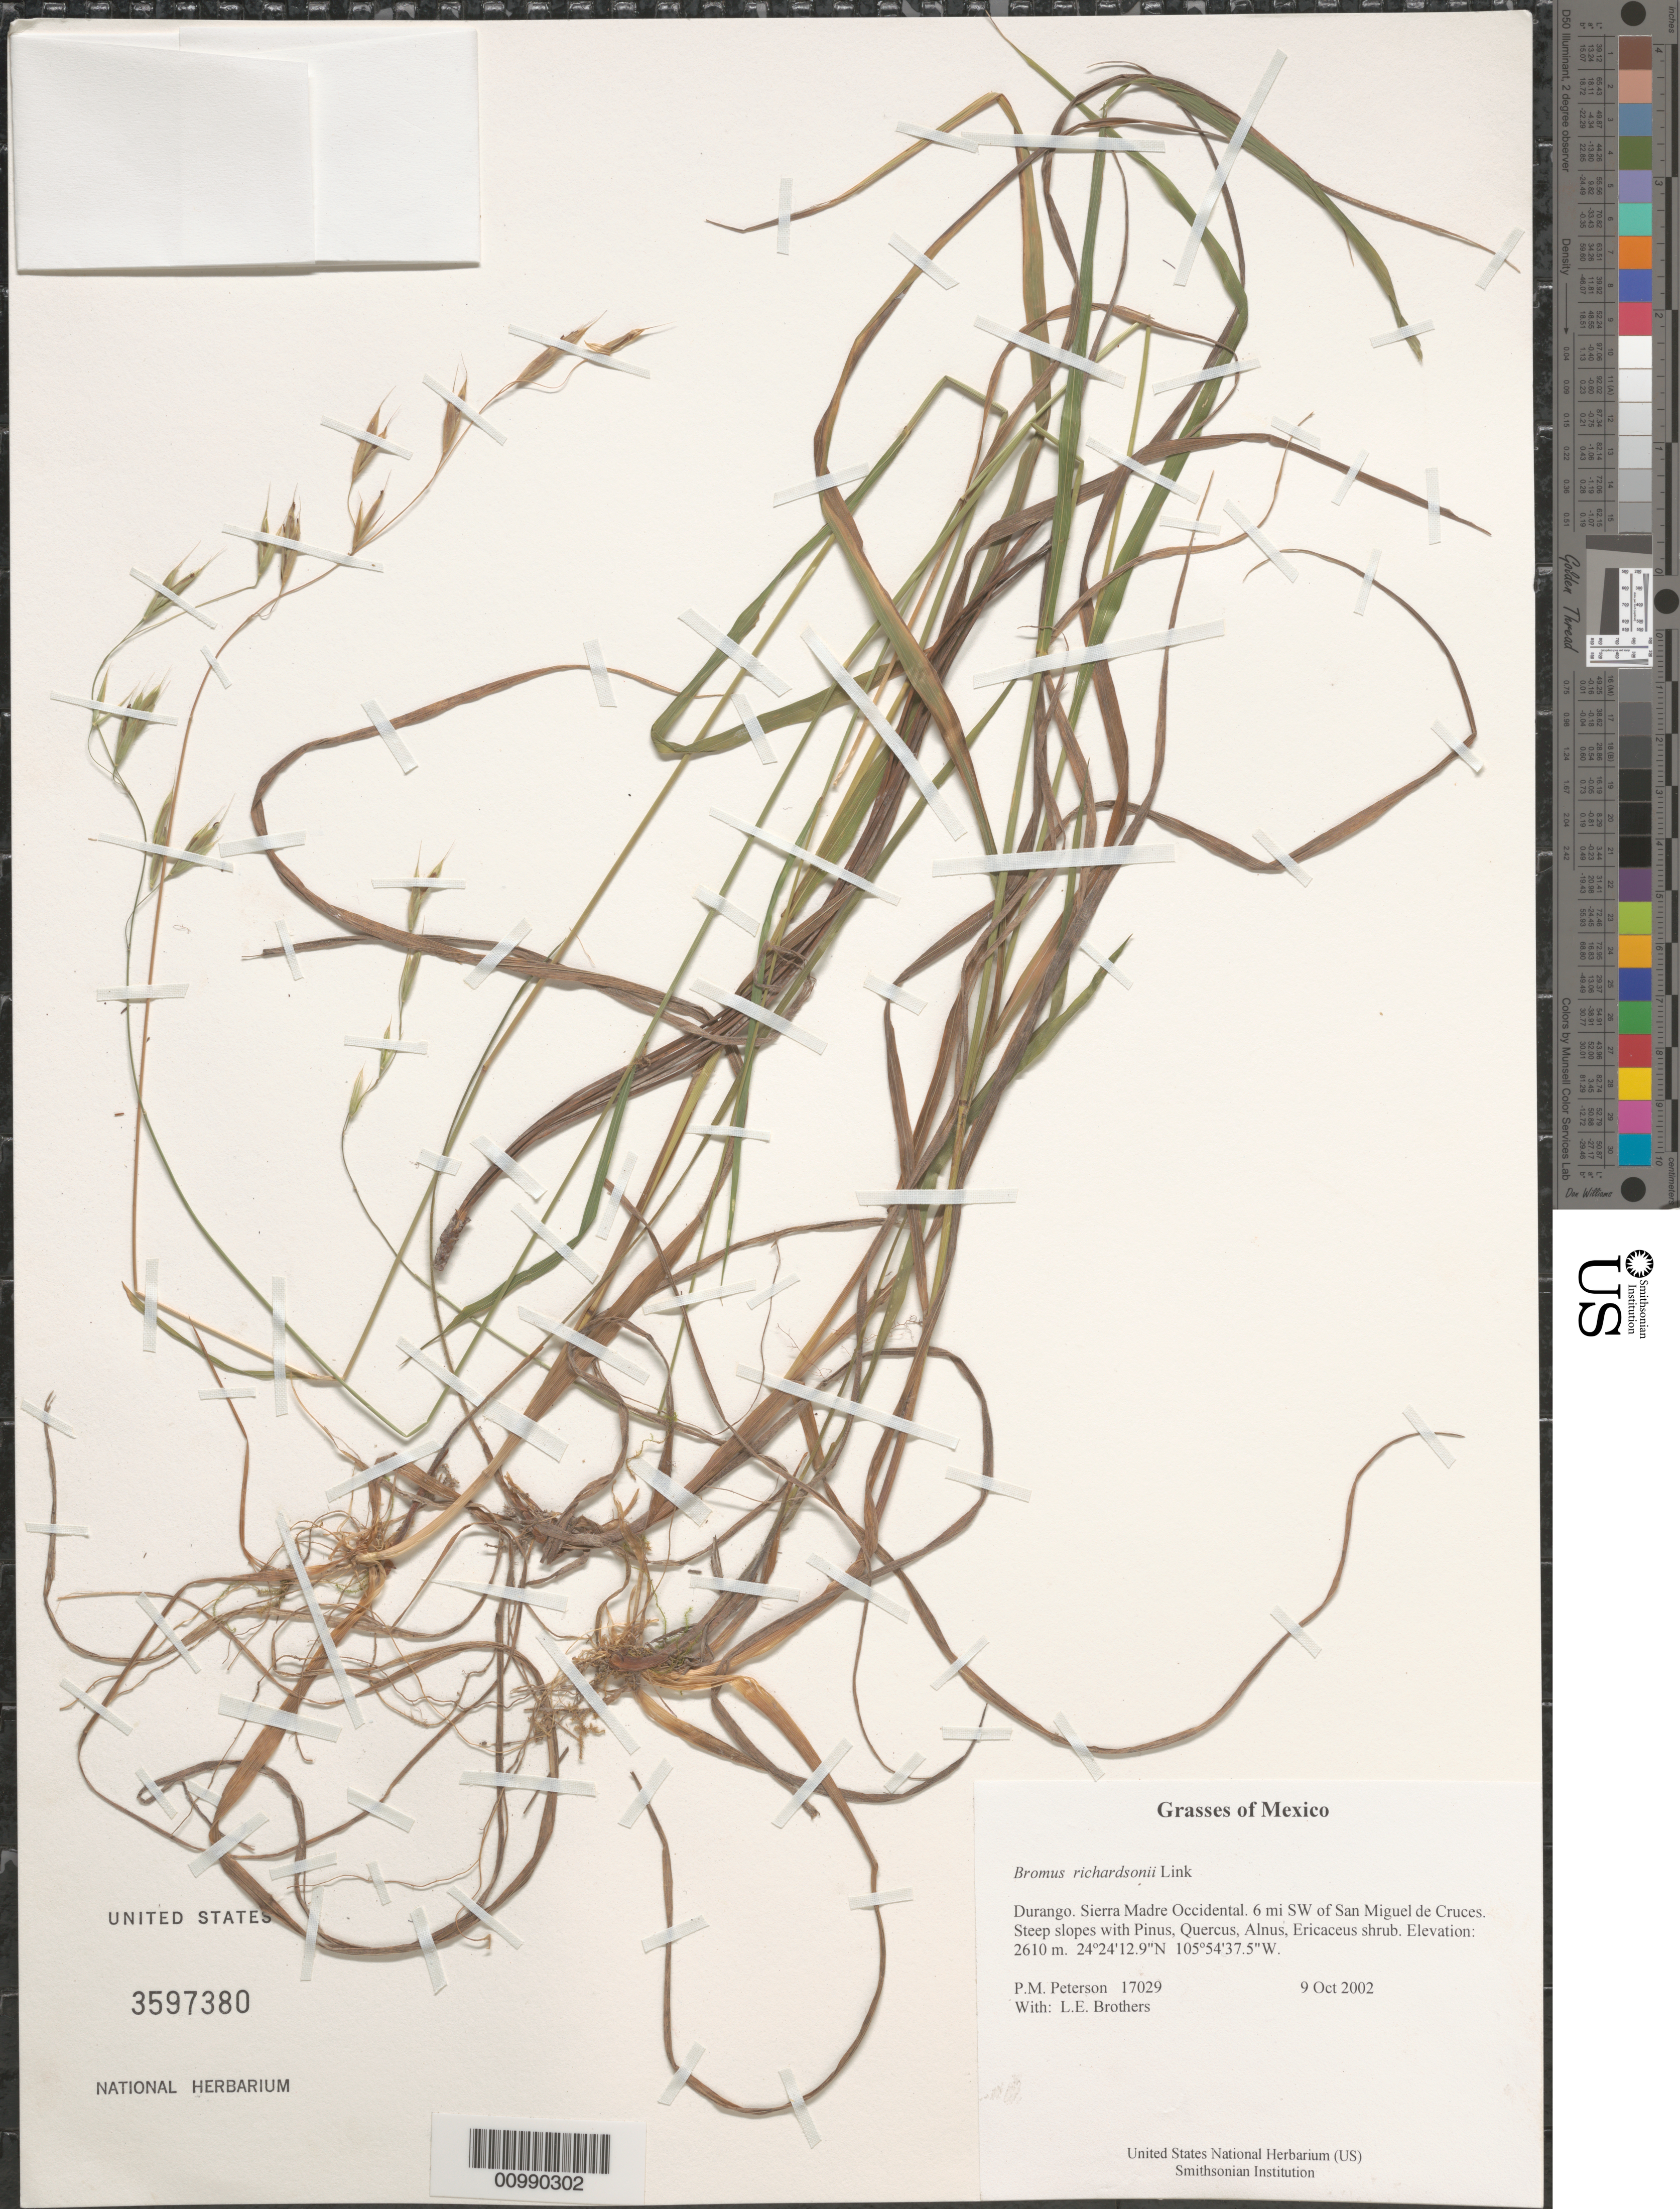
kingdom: Plantae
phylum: Tracheophyta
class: Liliopsida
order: Poales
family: Poaceae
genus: Bromus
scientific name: Bromus richardsonii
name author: Link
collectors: P. M. Peterson & L. E. Brothers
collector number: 17029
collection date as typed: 09 Oct 2002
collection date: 2002-10-09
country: Mexico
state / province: Durango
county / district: Sierra Madre Occidental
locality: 6 mi SW of San Miguel de Cruces. Steep slopes with Pinus, Quercus, Alnus, Ericaceus shrub.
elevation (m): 2610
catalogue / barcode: US 3597380